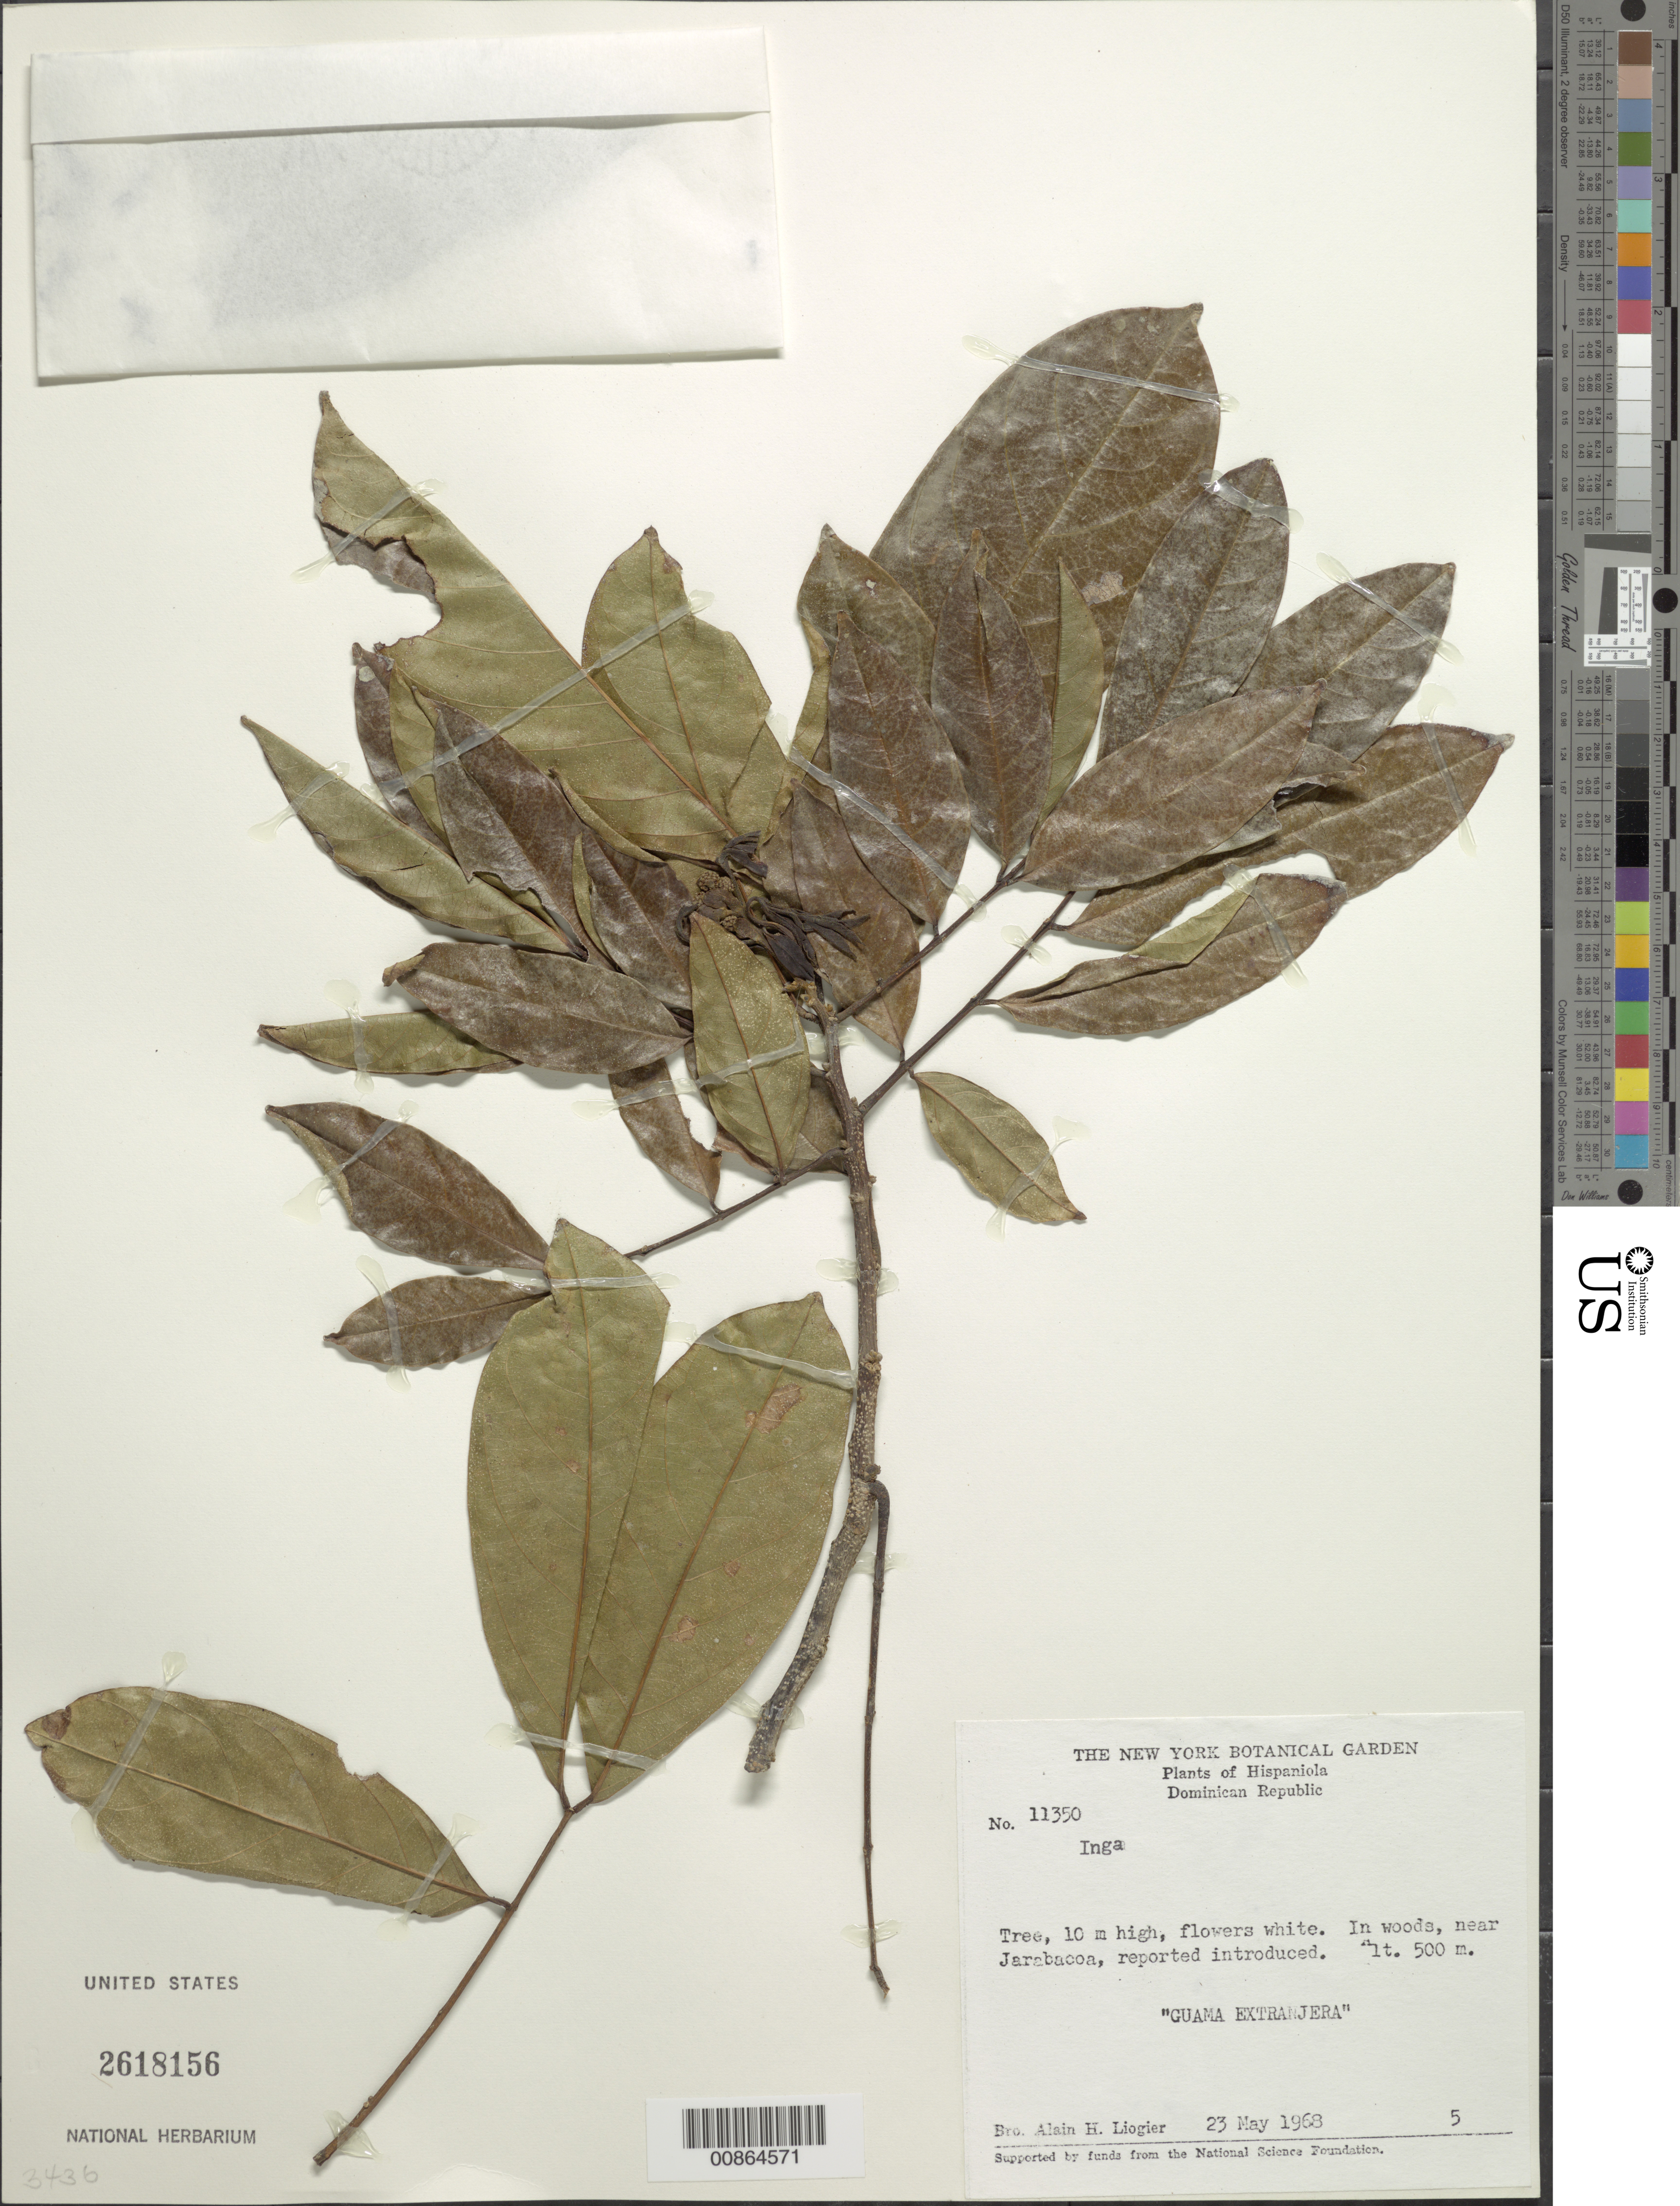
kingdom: Plantae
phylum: Tracheophyta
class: Magnoliopsida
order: Fabales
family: Fabaceae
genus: Inga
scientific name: Inga sp.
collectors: A. H. Liogier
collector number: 11350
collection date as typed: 23 May 1968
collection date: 1968-05-23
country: Dominican Republic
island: Hispaniola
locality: Near Jarabacoa.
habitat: In woods.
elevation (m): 500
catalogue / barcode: US 2618156